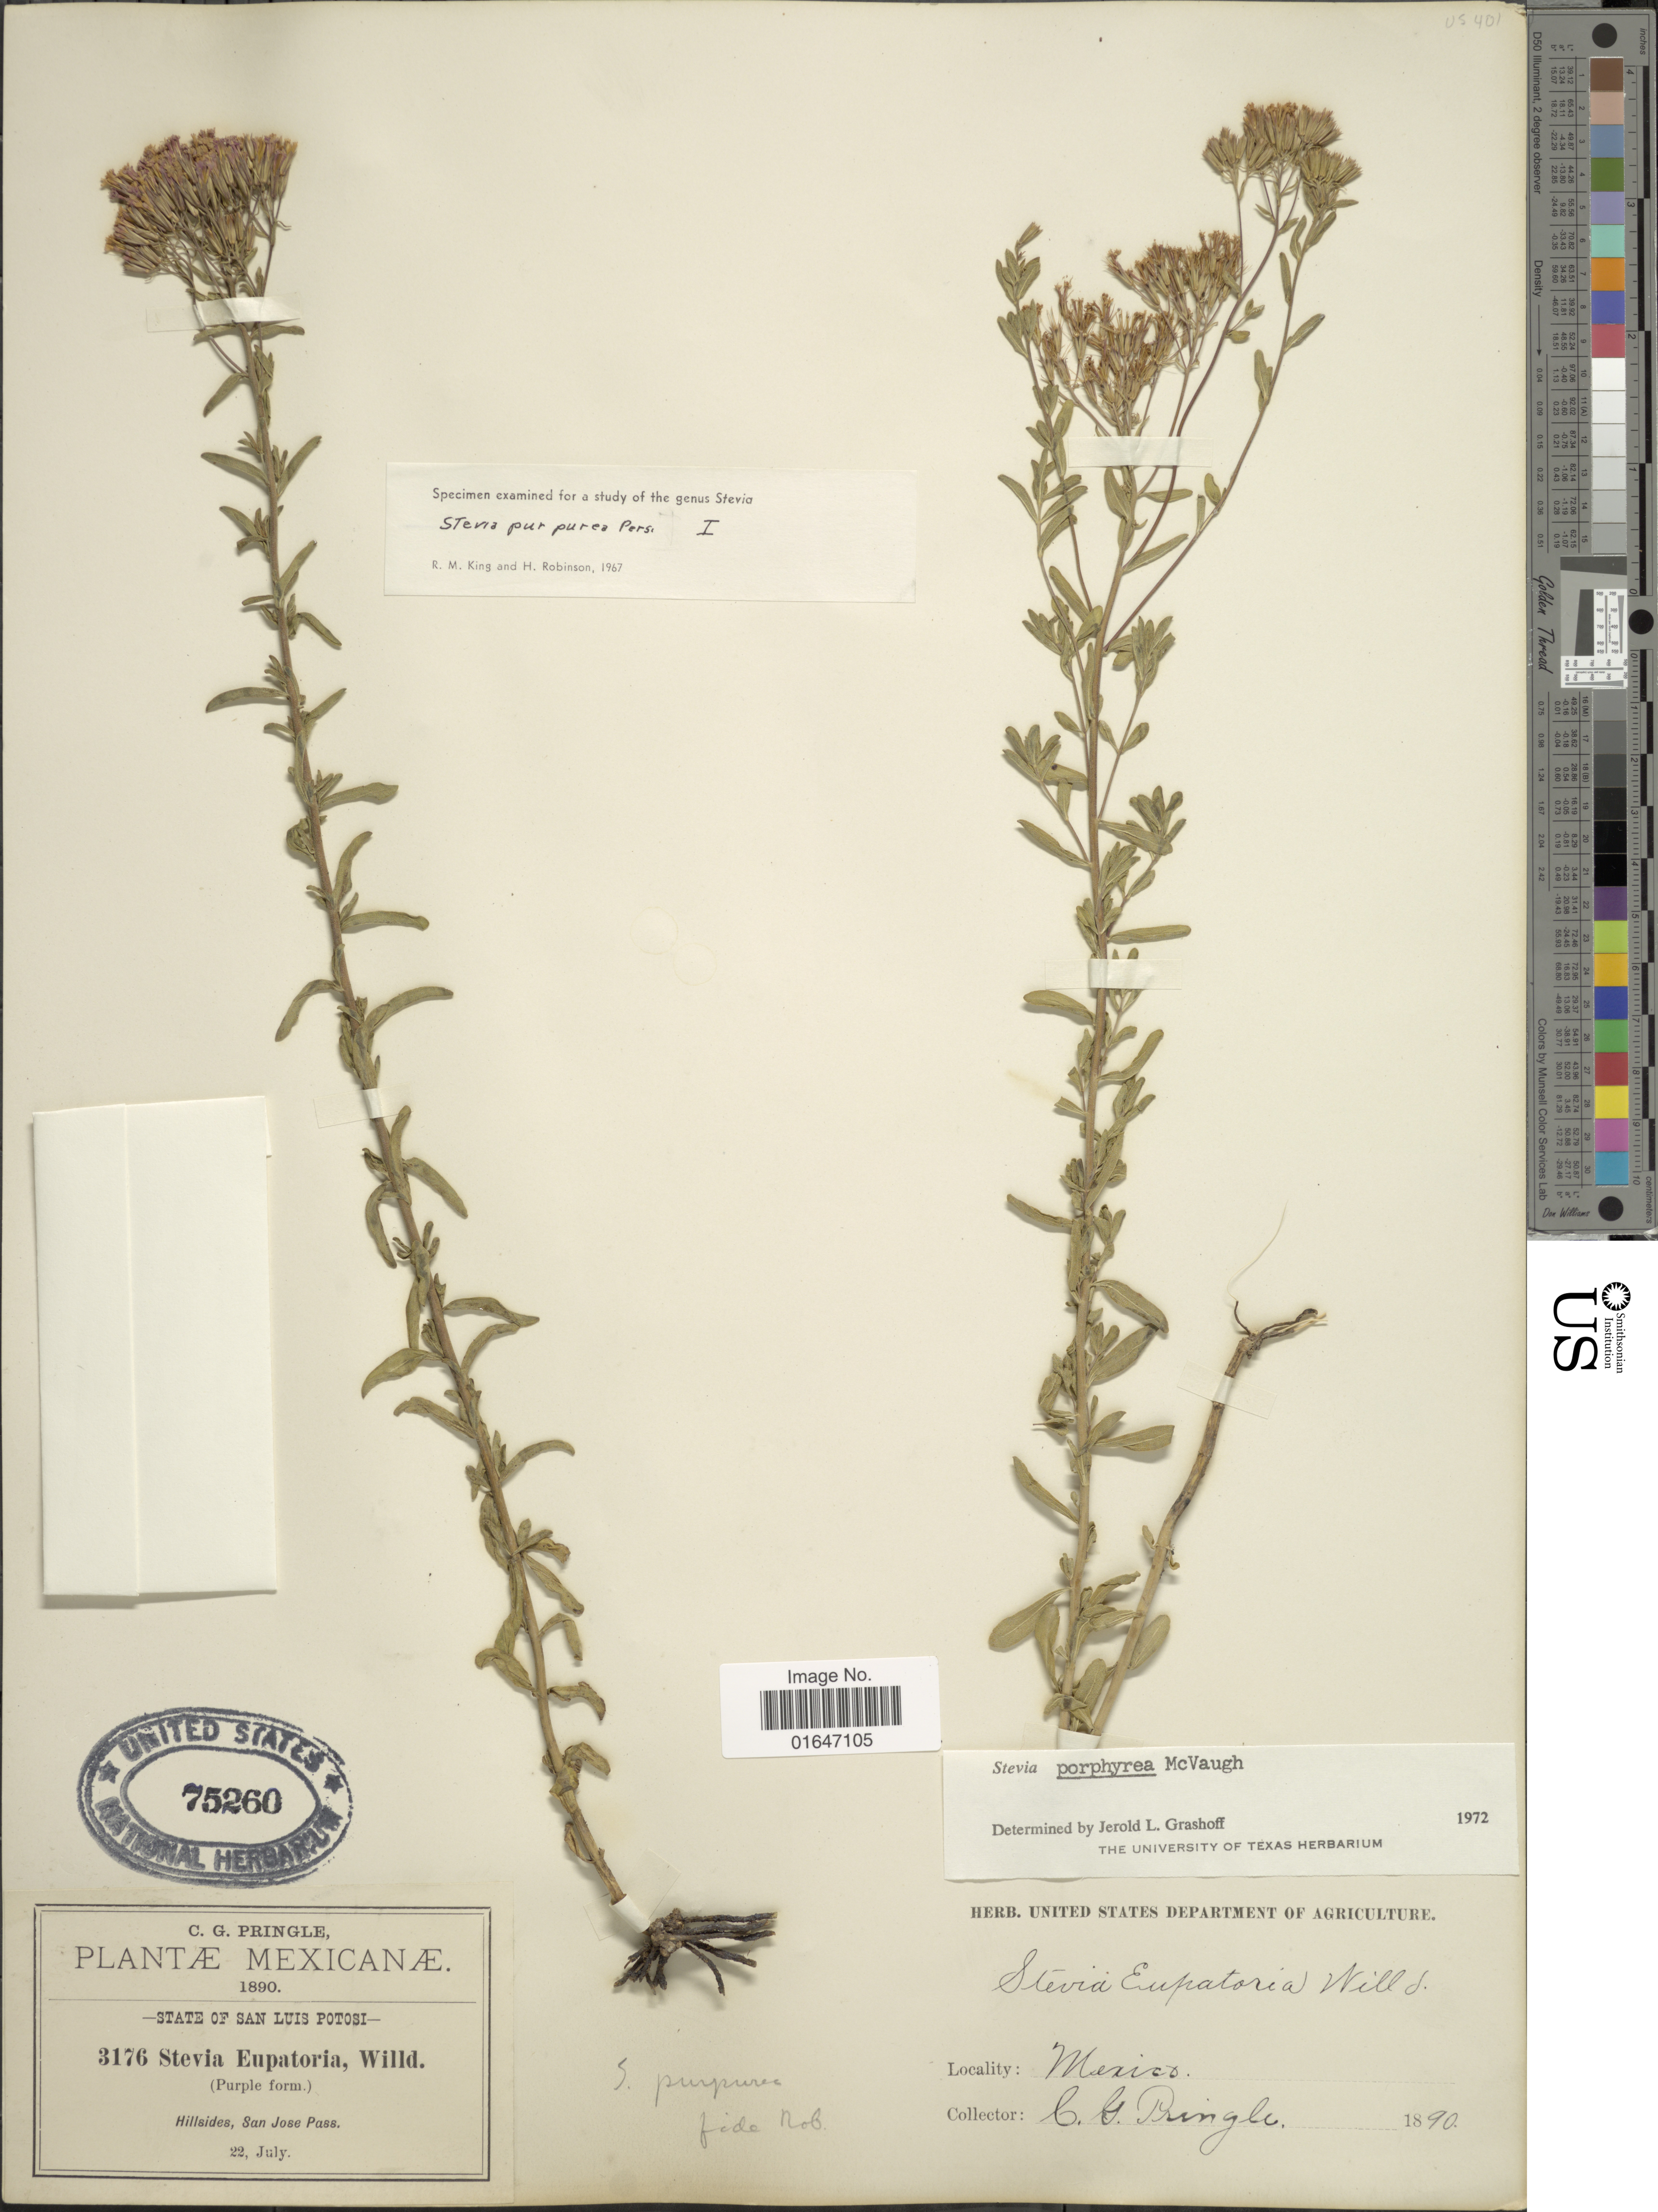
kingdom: Plantae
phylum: Tracheophyta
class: Magnoliopsida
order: Asterales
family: Asteraceae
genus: Stevia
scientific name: Stevia porphyrea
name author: McVaugh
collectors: C. G. Pringle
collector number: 3176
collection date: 1890-07-22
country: Mexico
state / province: San Luis Potosí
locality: State of San Luis Potosi, Hillside, San Luis Pass.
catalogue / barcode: US 75260